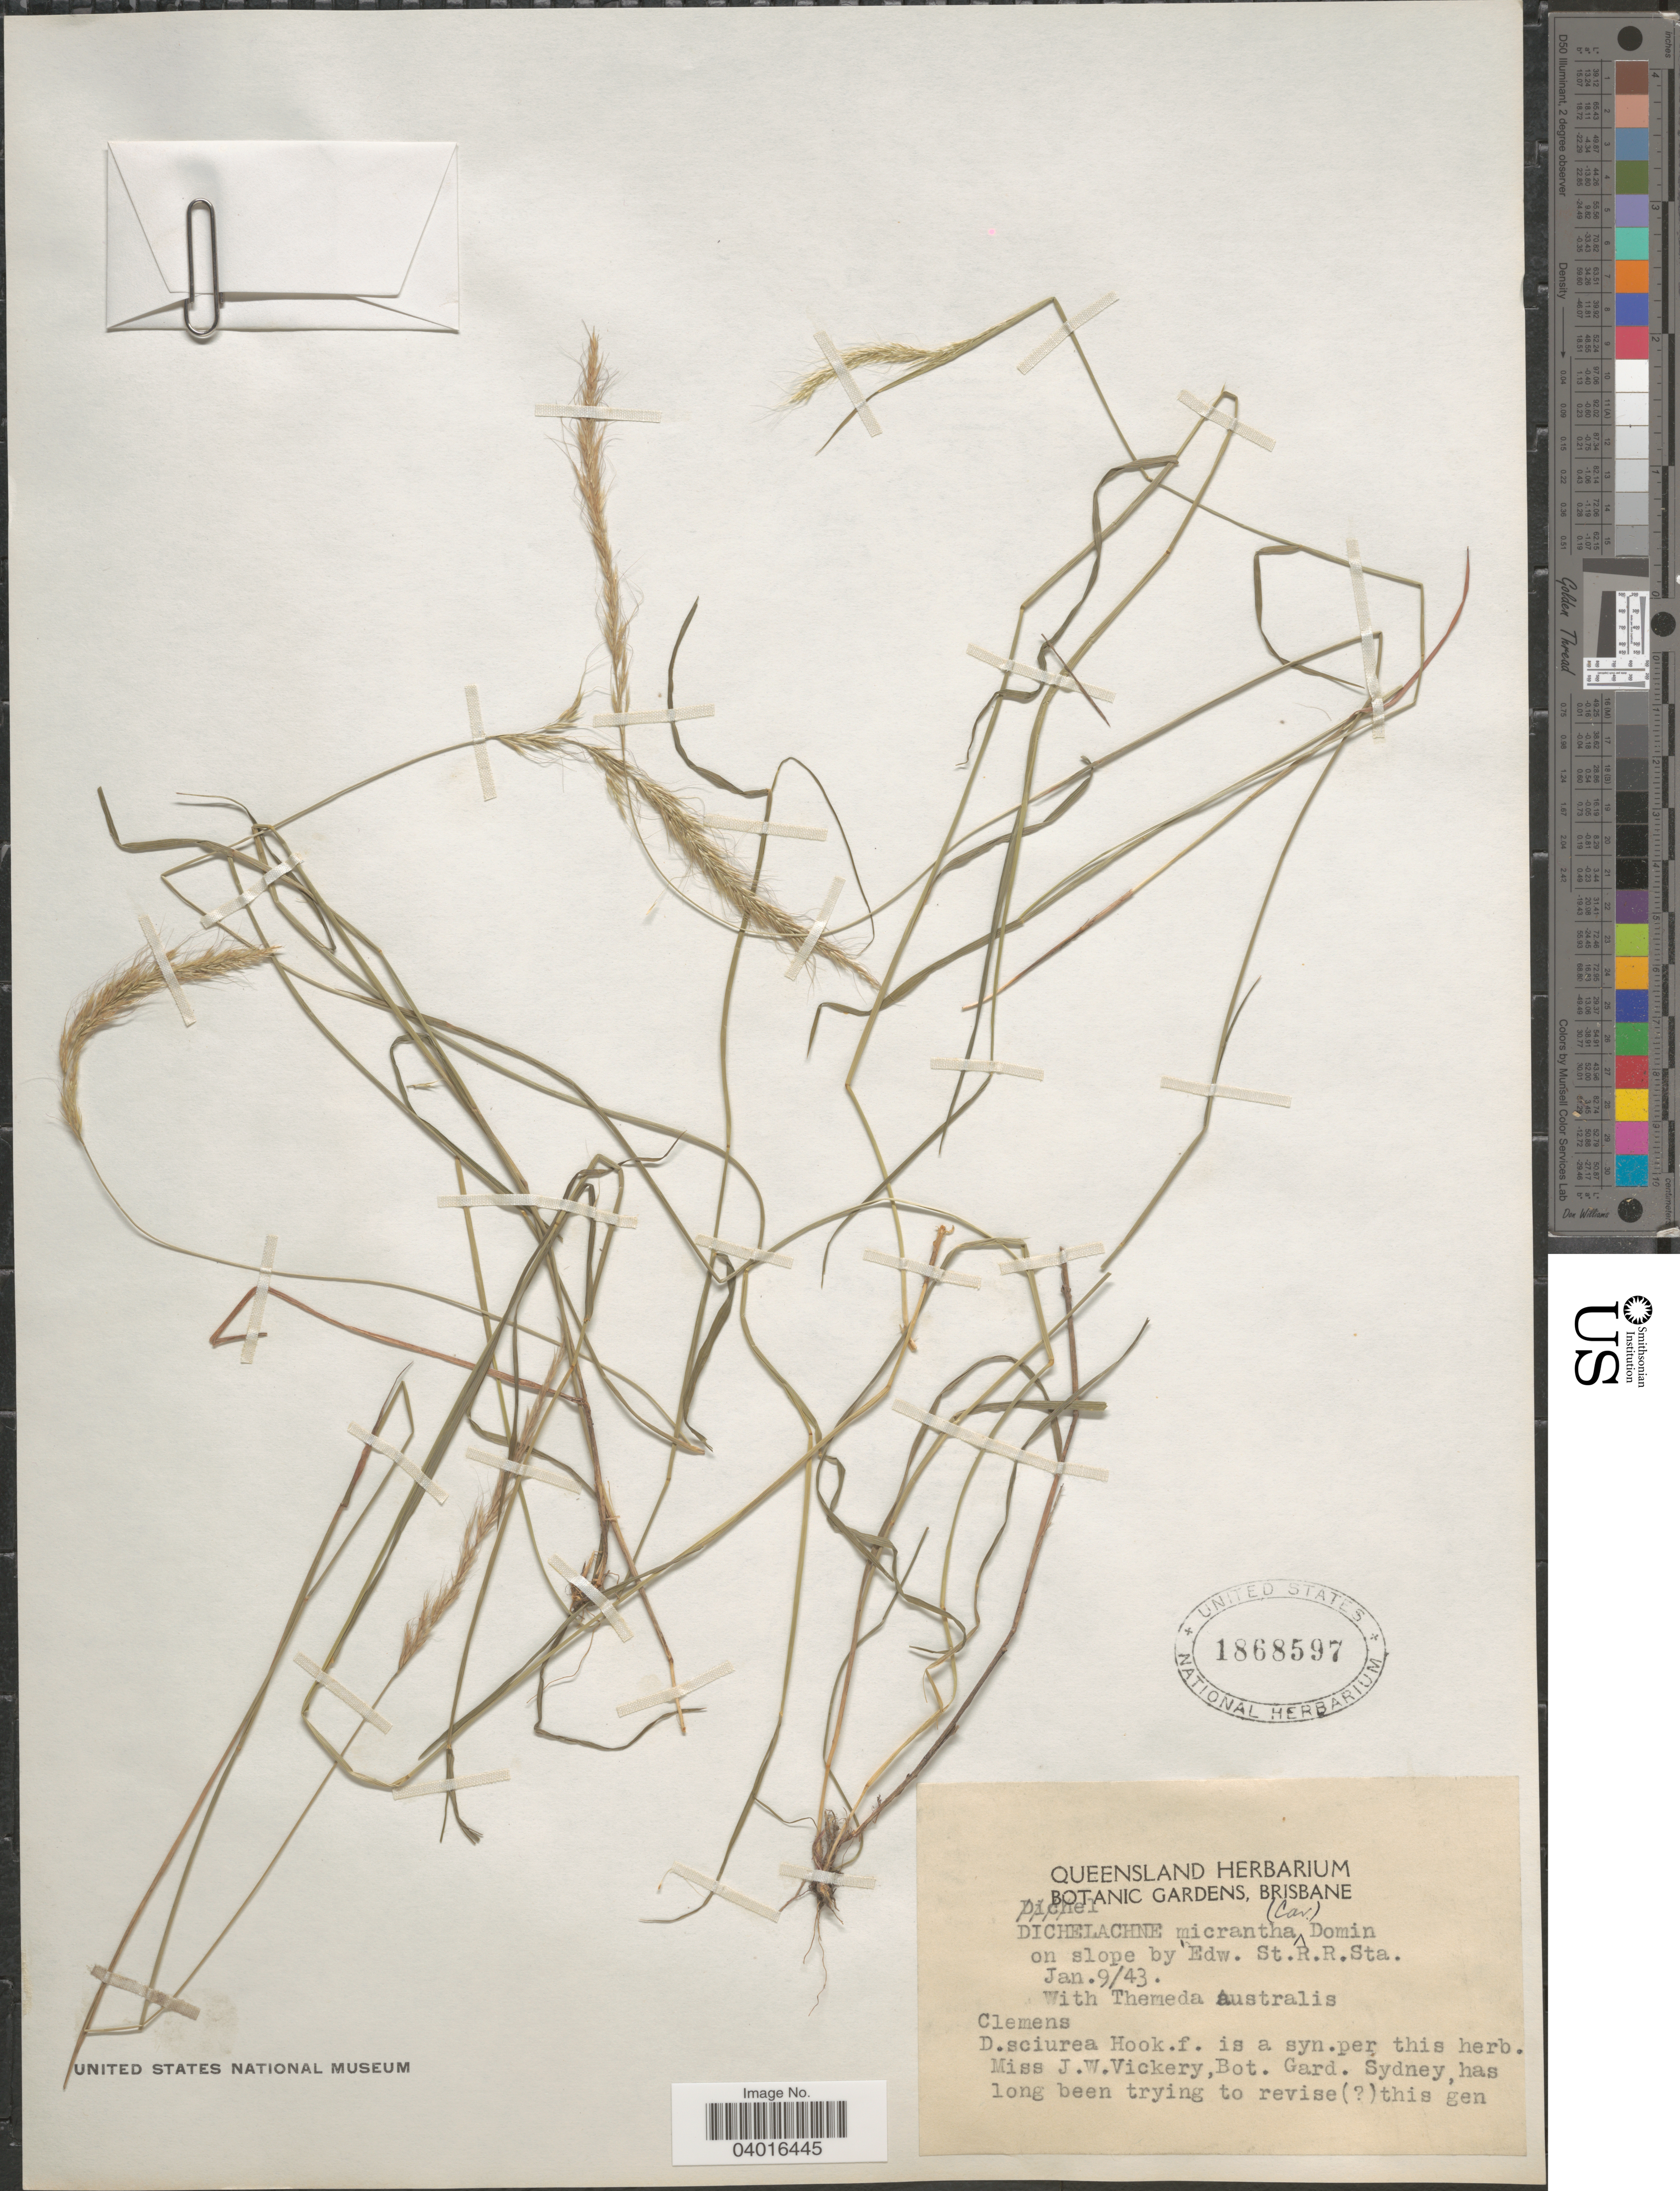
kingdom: Plantae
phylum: Tracheophyta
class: Liliopsida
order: Poales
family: Poaceae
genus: Dichelachne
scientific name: Dichelachne micrantha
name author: (Cav.) Domin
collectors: -. Clemens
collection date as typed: Transcribed d/m/y: 9/1/43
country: Australia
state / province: Queensland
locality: On slope by Edw. St.R.R.Sta.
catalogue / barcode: US 1868597